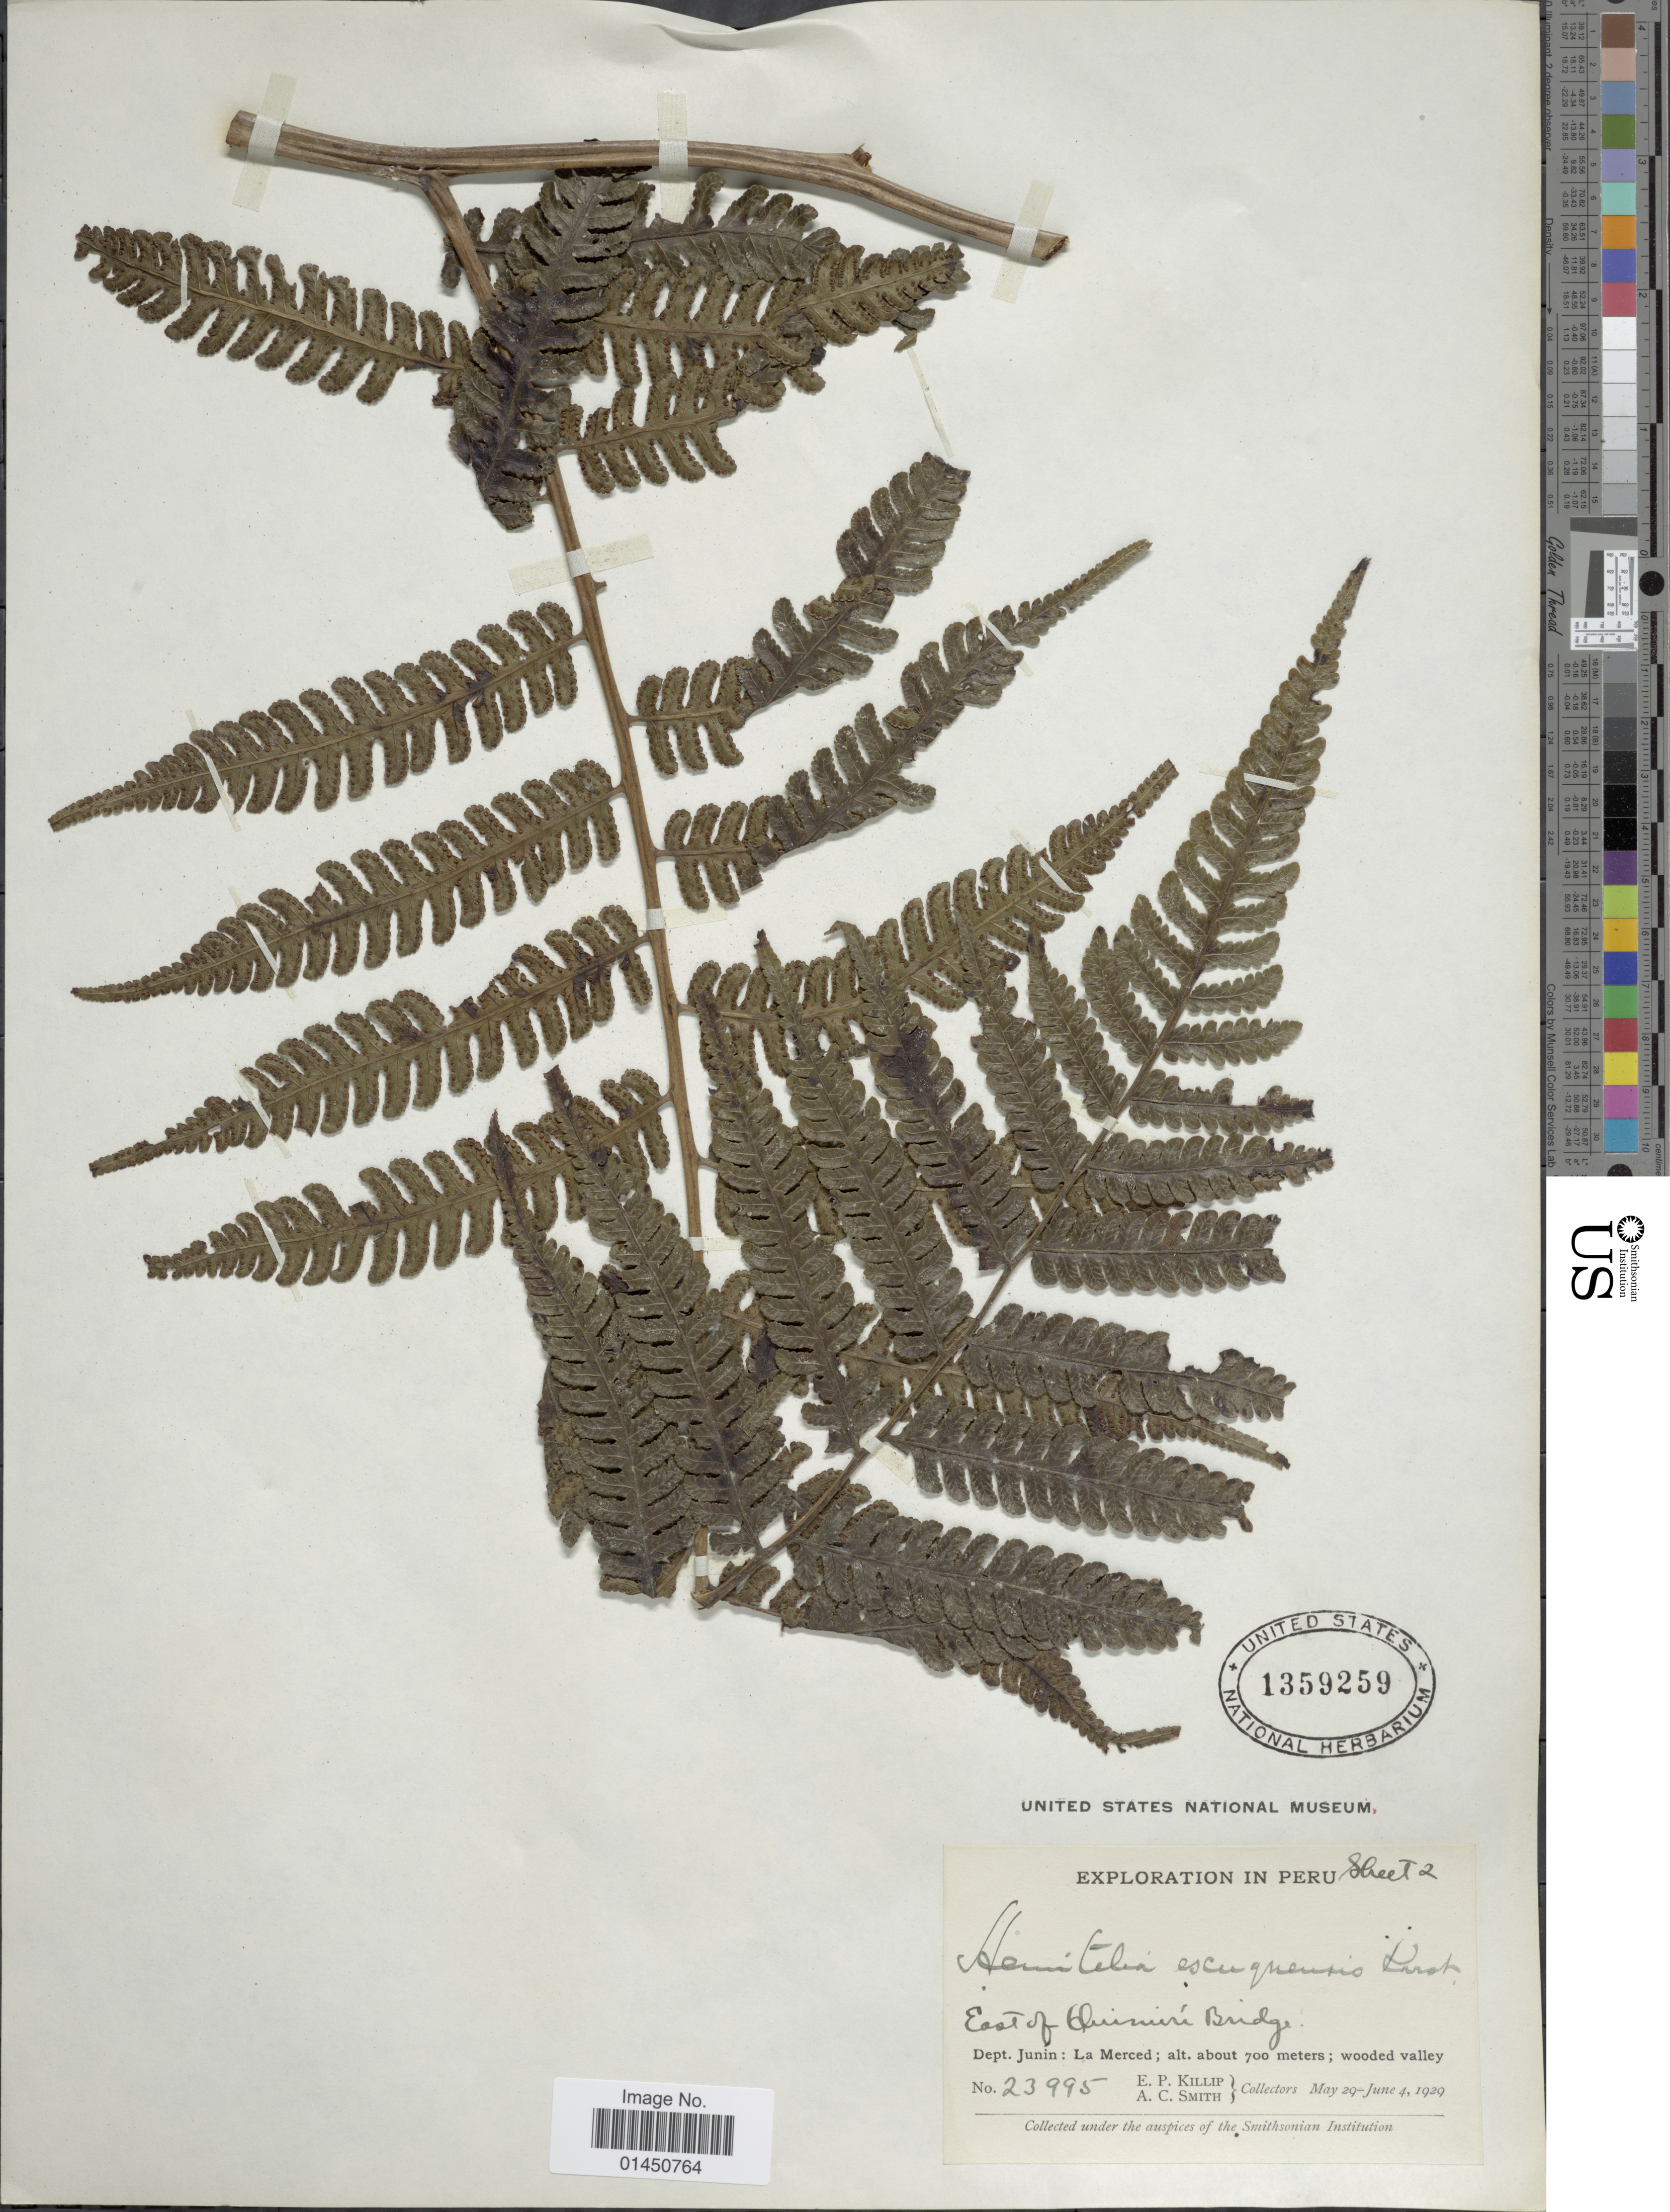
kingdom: Plantae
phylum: Tracheophyta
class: Polypodiopsida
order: Cyatheales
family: Cyatheaceae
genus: Cyathea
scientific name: Cyathea andina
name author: Domin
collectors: E. P. Killip & A. C. Smith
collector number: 23995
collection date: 1929-05-29/1929-06-04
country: Peru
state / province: Junín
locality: La Merced, East of Quimiri Bridge.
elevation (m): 700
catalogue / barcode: US 1359259